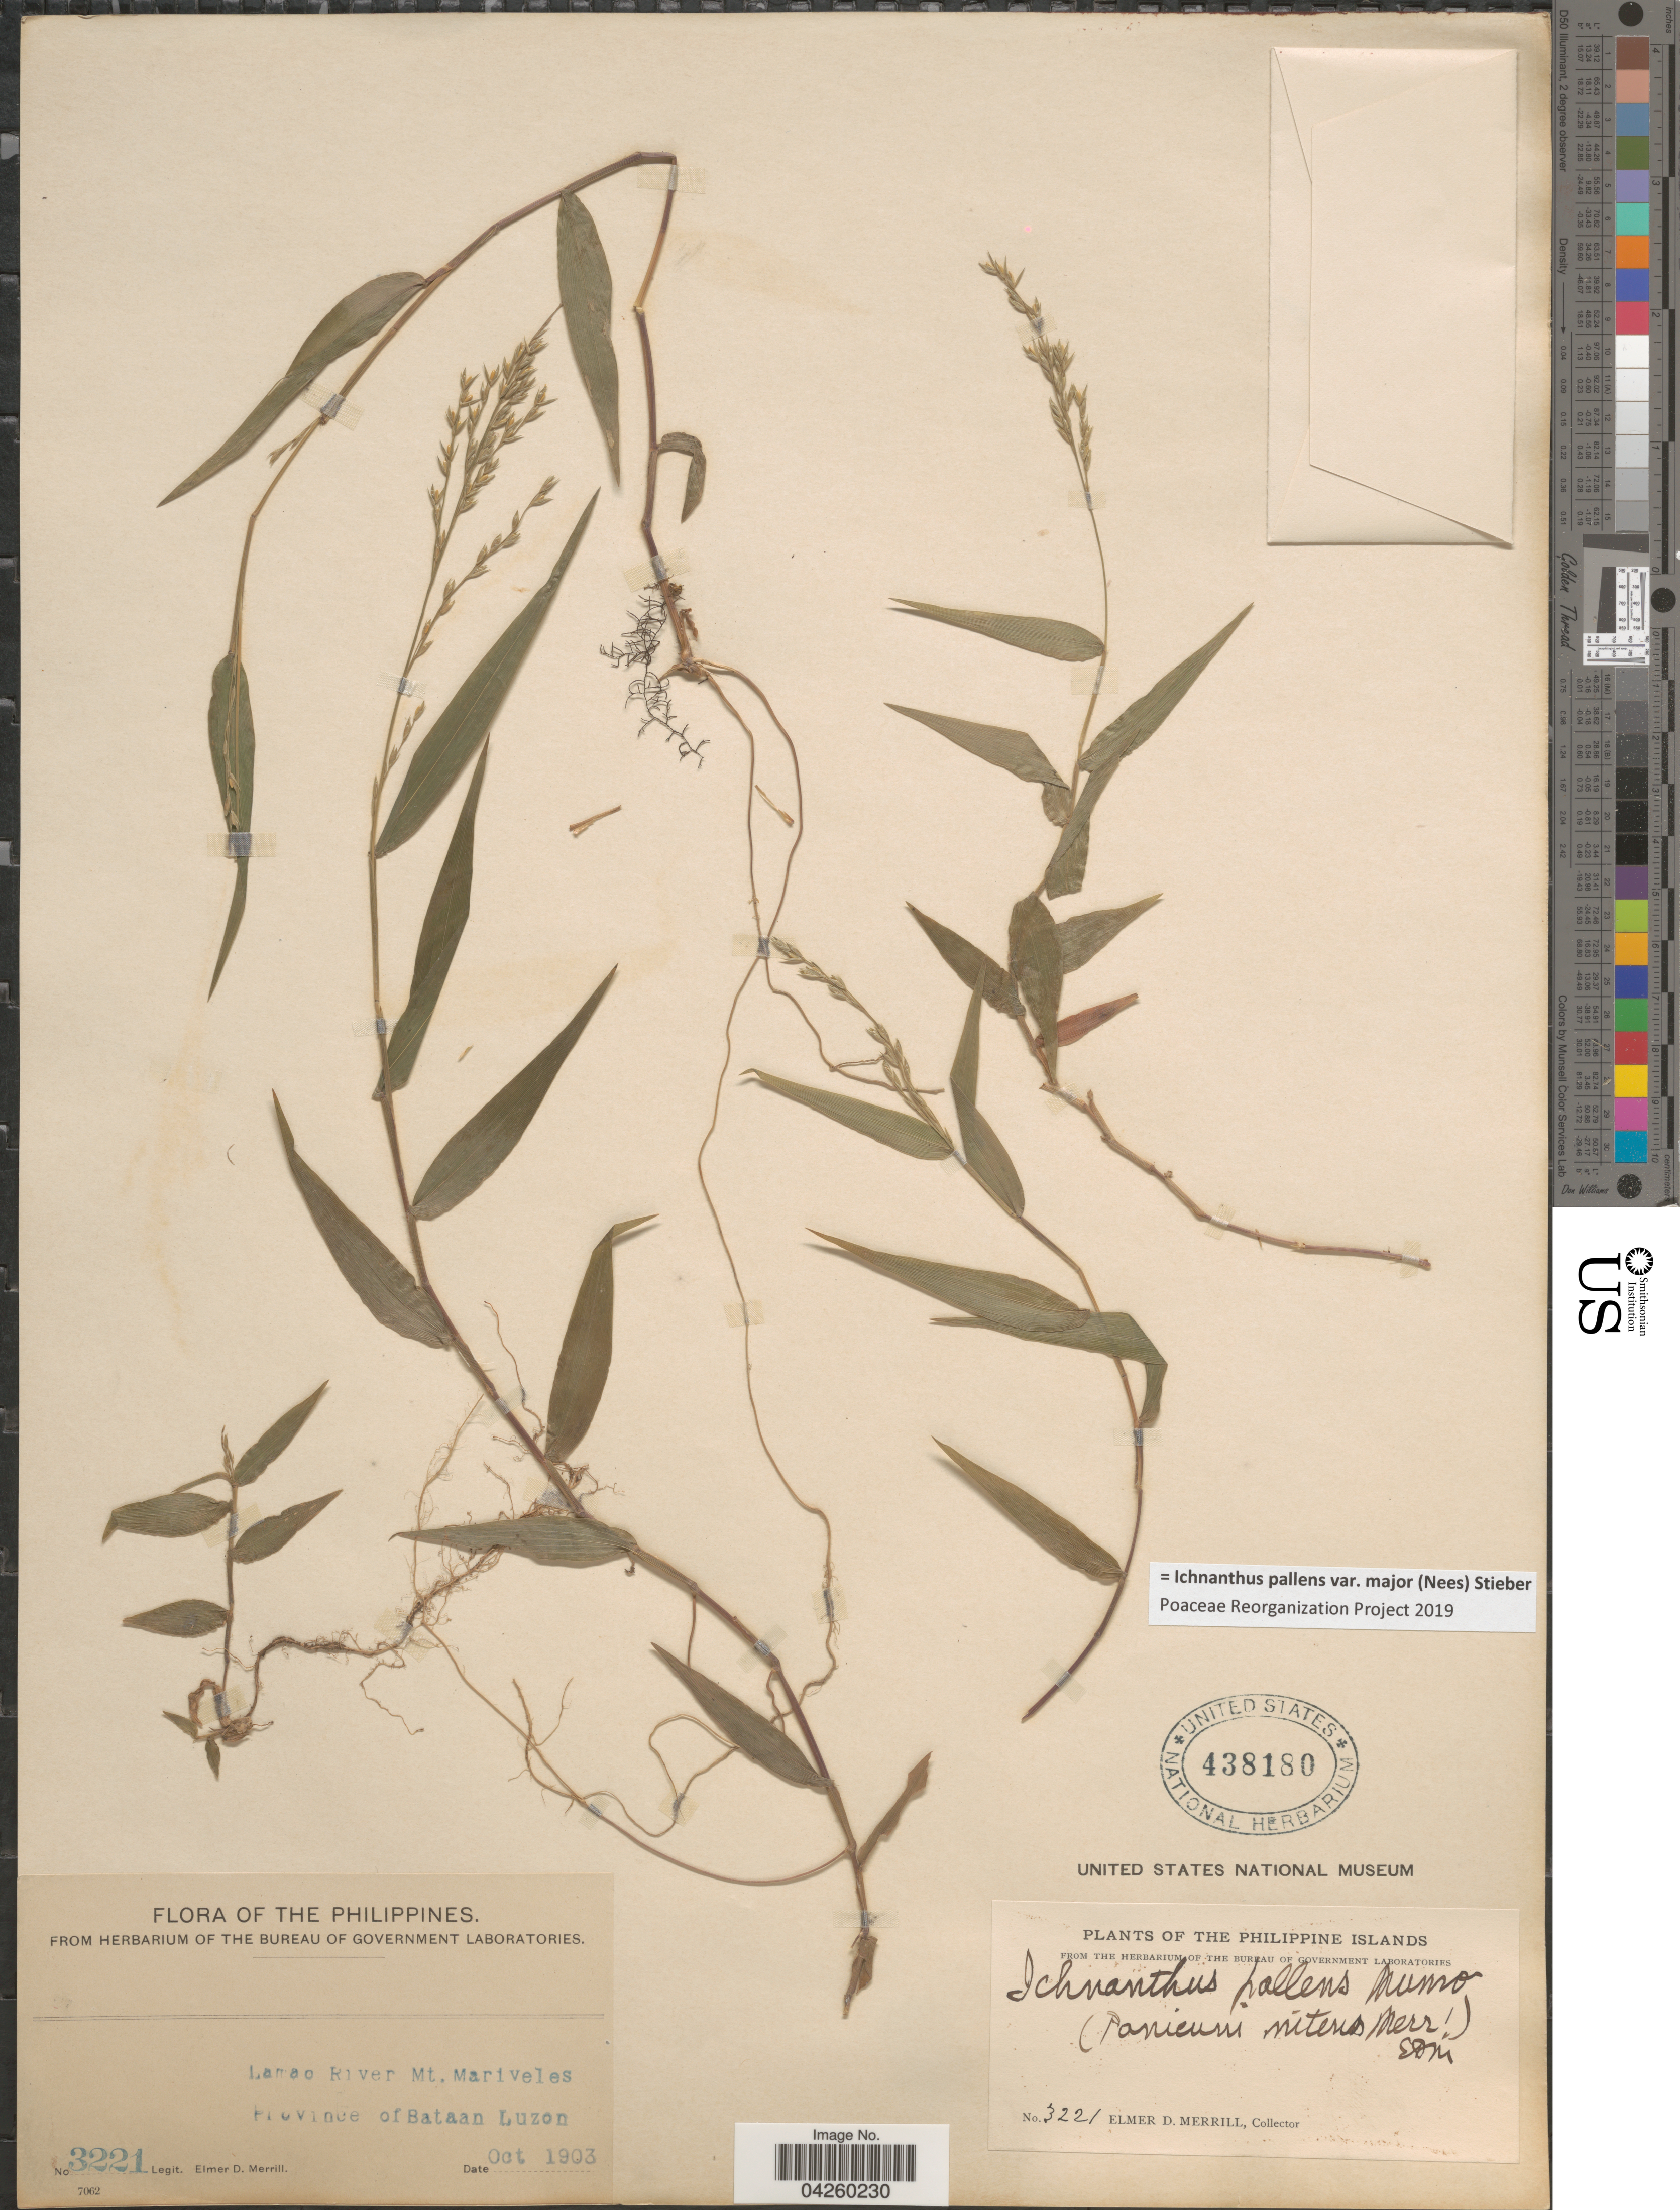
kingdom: Plantae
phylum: Tracheophyta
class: Liliopsida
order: Poales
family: Poaceae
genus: Ichnanthus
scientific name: Ichnanthus pallens var. major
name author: (Nees) Stieber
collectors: E. D. Merrill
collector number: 3221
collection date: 1903-10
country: Philippines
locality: Lamao River Mt. Mariveles. Province of Bataan. Luzon.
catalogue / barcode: US 438180